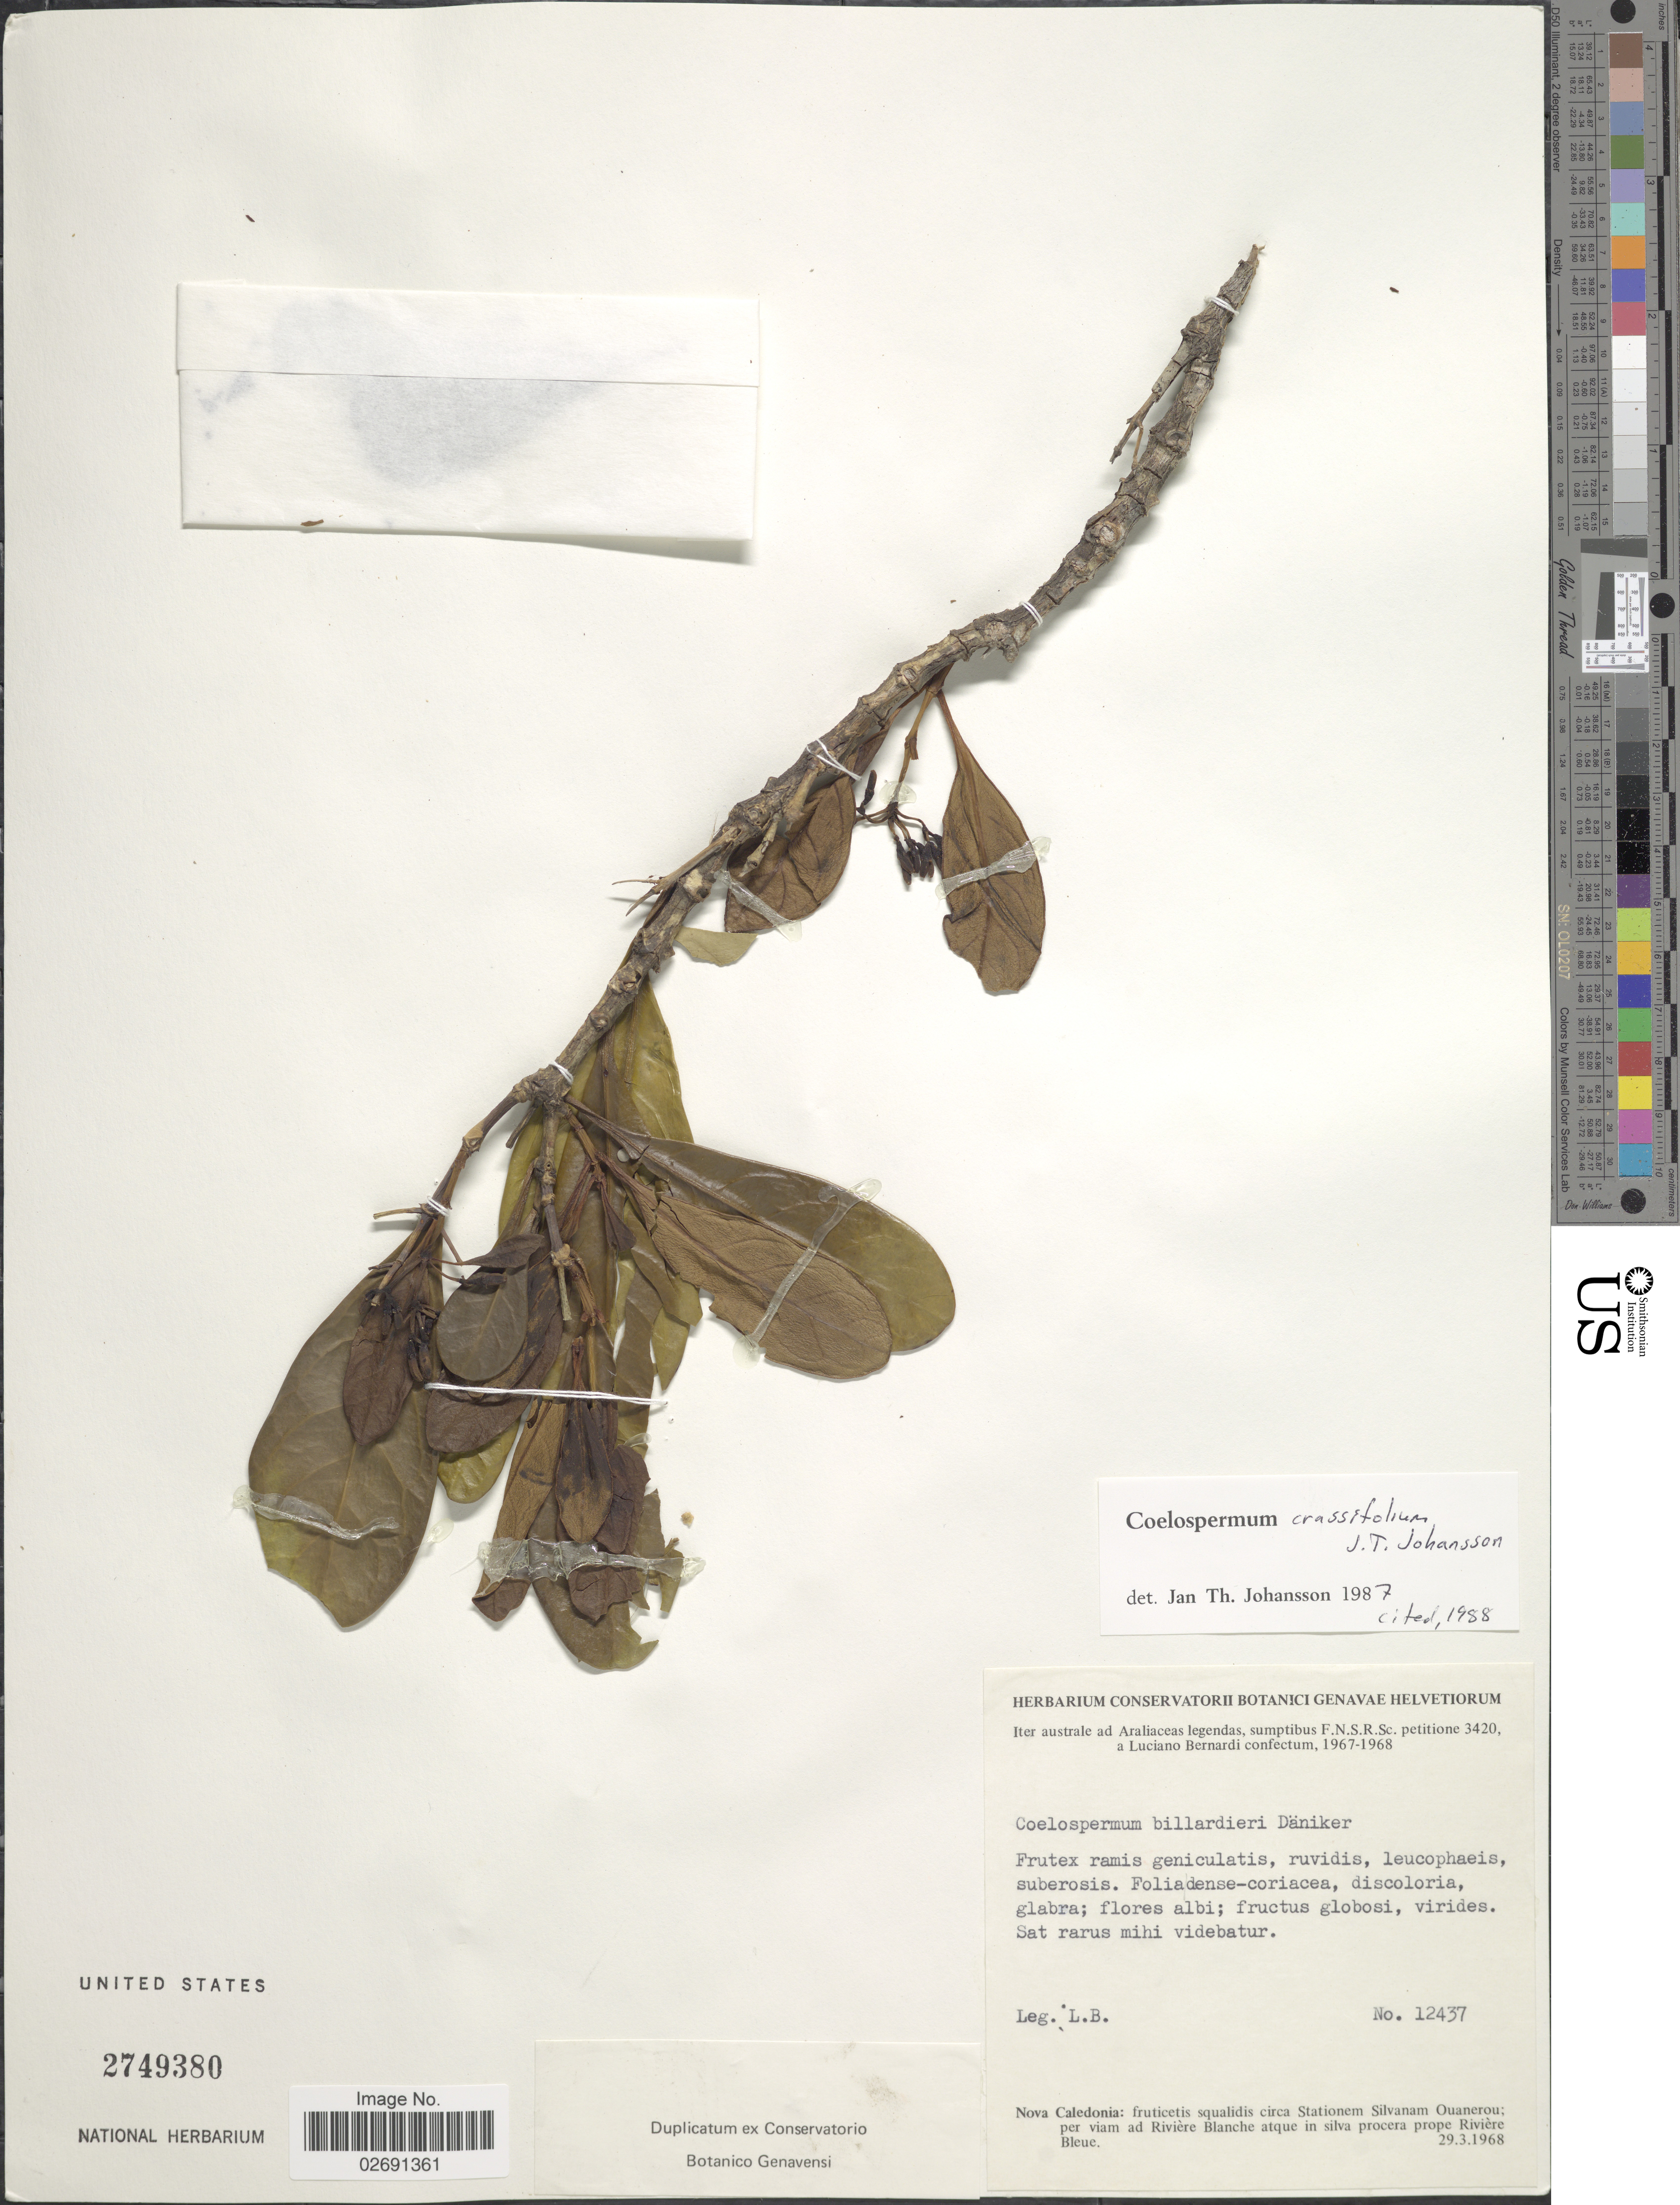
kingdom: Plantae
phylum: Tracheophyta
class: Magnoliopsida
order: Gentianales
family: Rubiaceae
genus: Coelospermum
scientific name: Coelospermum crassifolium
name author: J.T. Johanss.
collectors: L. Bernardi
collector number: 12437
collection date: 1968-03-29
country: New Caledonia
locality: Nova Caledonia: fruticetis squalidis circa Stationem Silvanam Ouanerou; per viam ad Riviere Blanche ateque in silva procera prope Riviere Bleue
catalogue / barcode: US 2749380